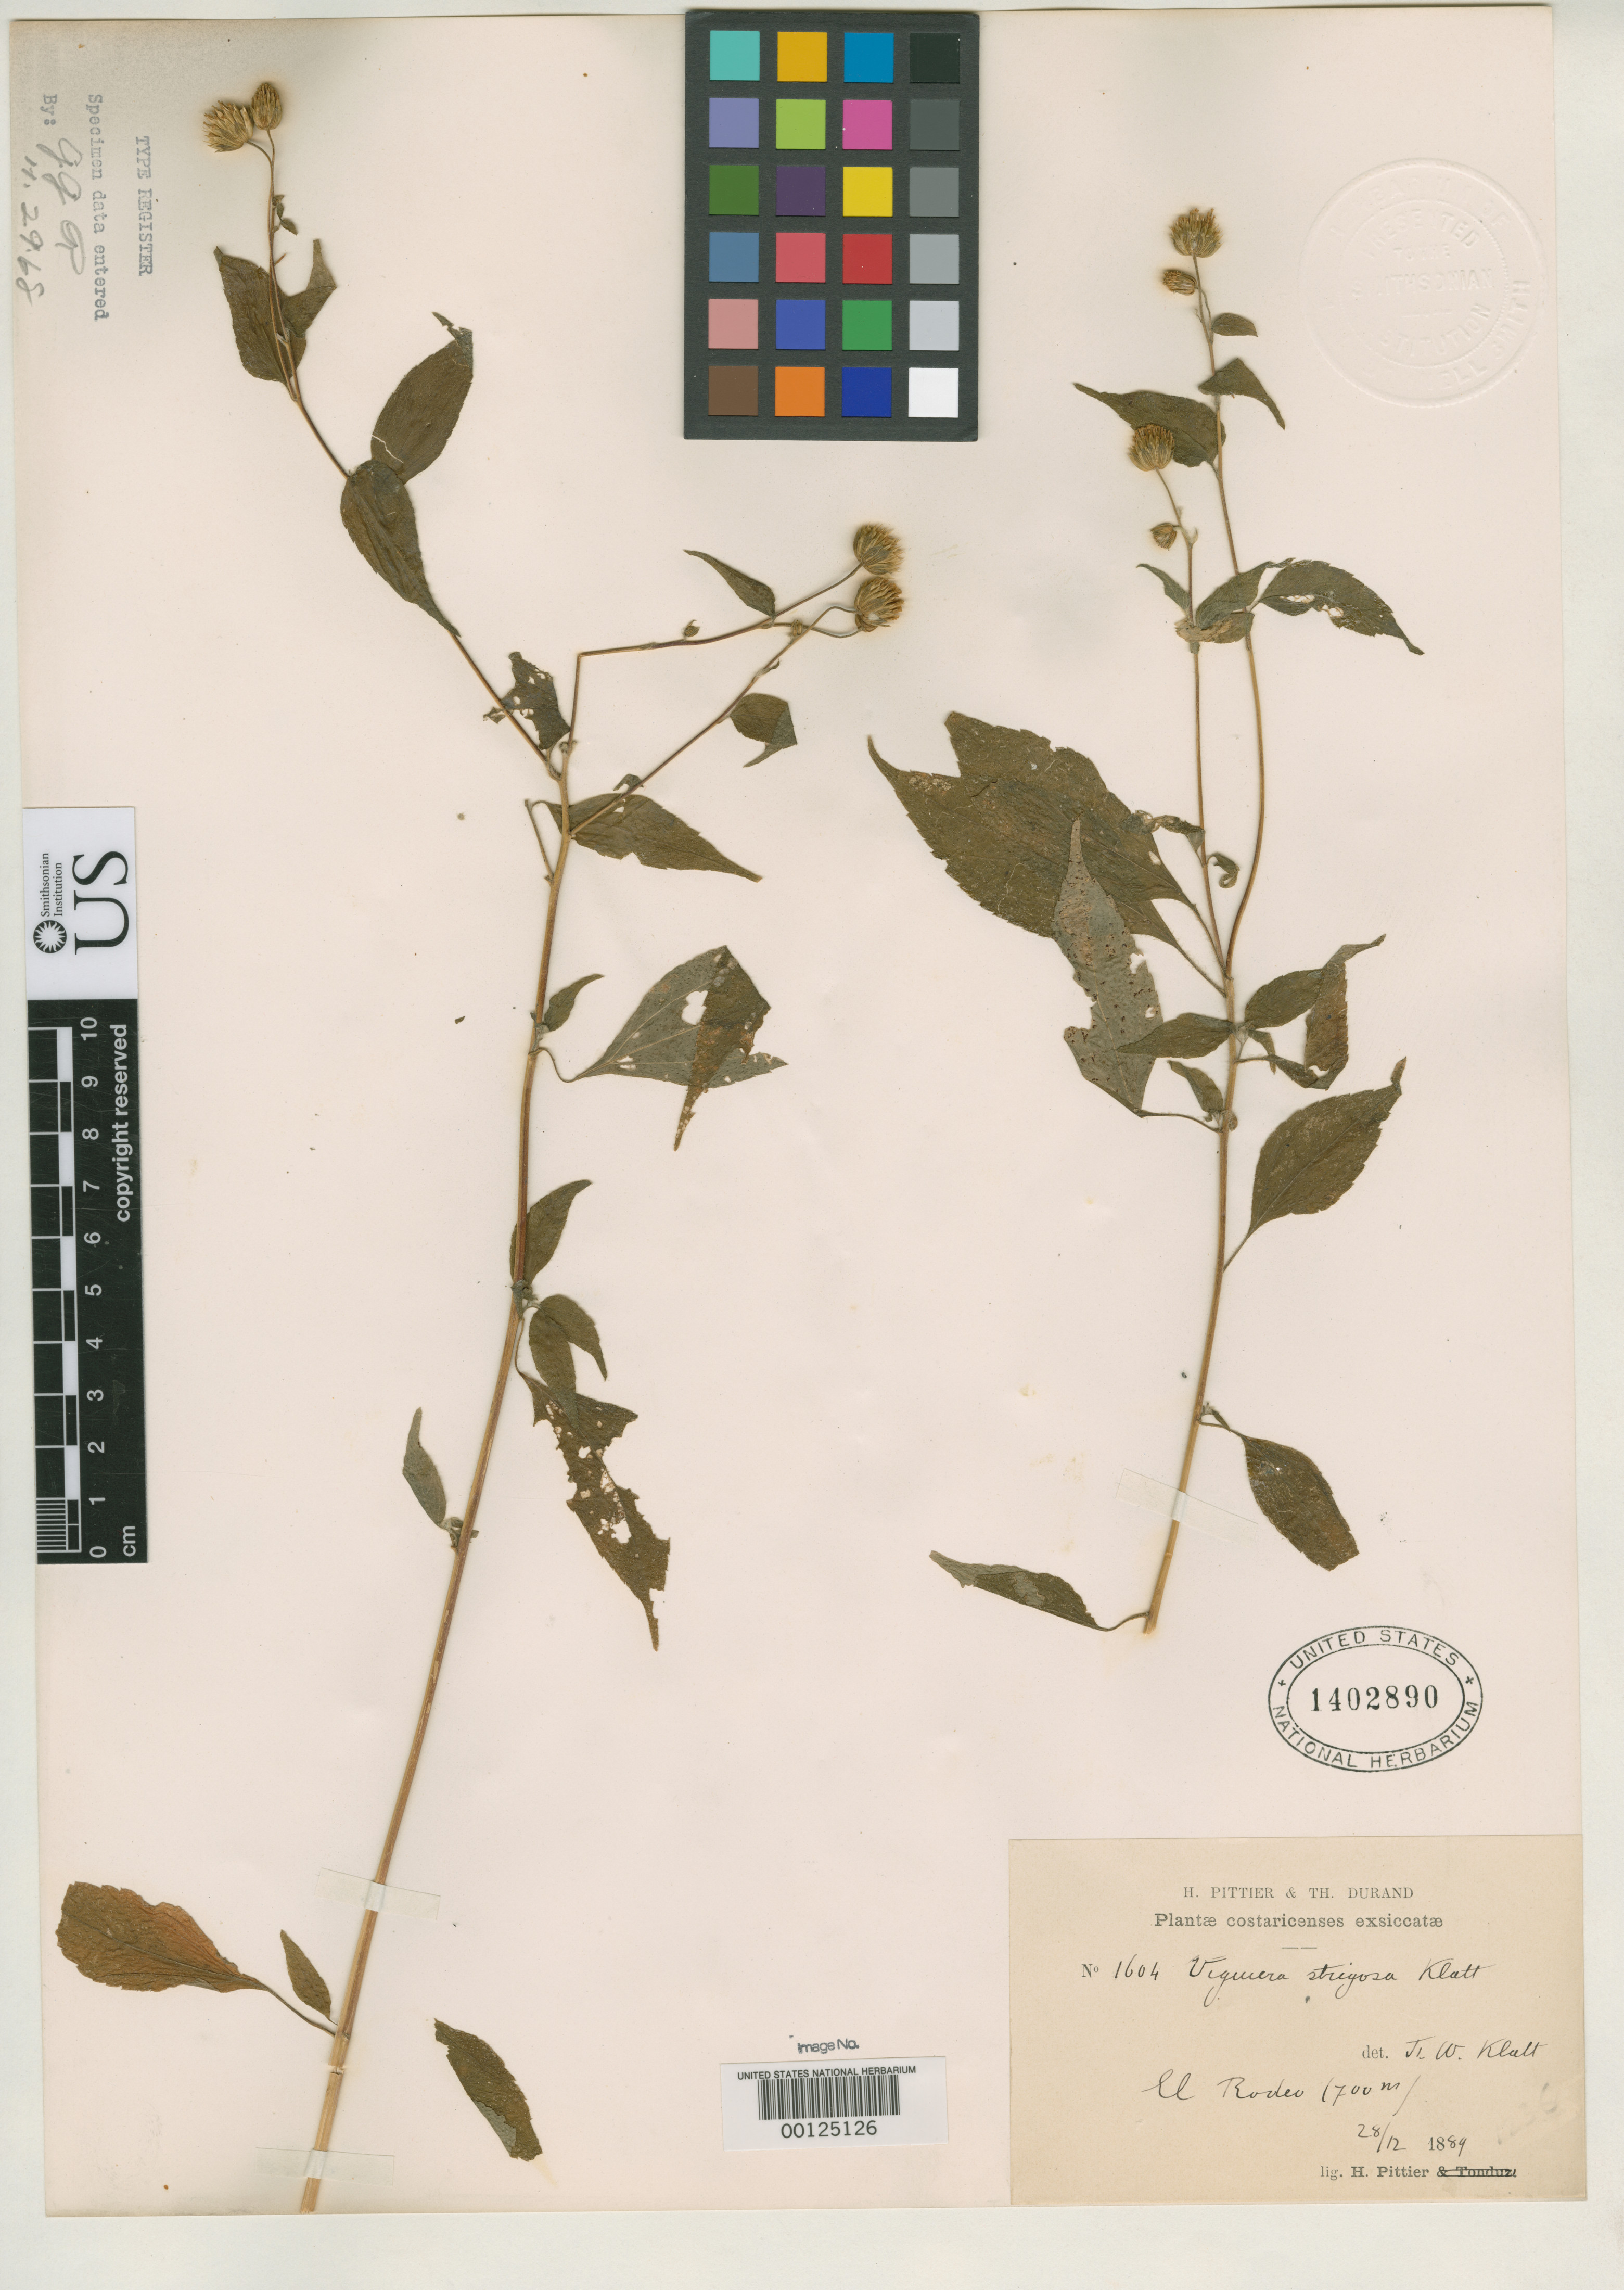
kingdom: Plantae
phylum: Tracheophyta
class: Magnoliopsida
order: Asterales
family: Asteraceae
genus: Viguiera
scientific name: Viguiera strigosa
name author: Klatt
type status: Type Material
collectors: H. F. Pittier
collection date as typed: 28 Dec 1889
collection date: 1889-12-28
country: Costa Rica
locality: El Rodeo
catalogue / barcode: US 1402890